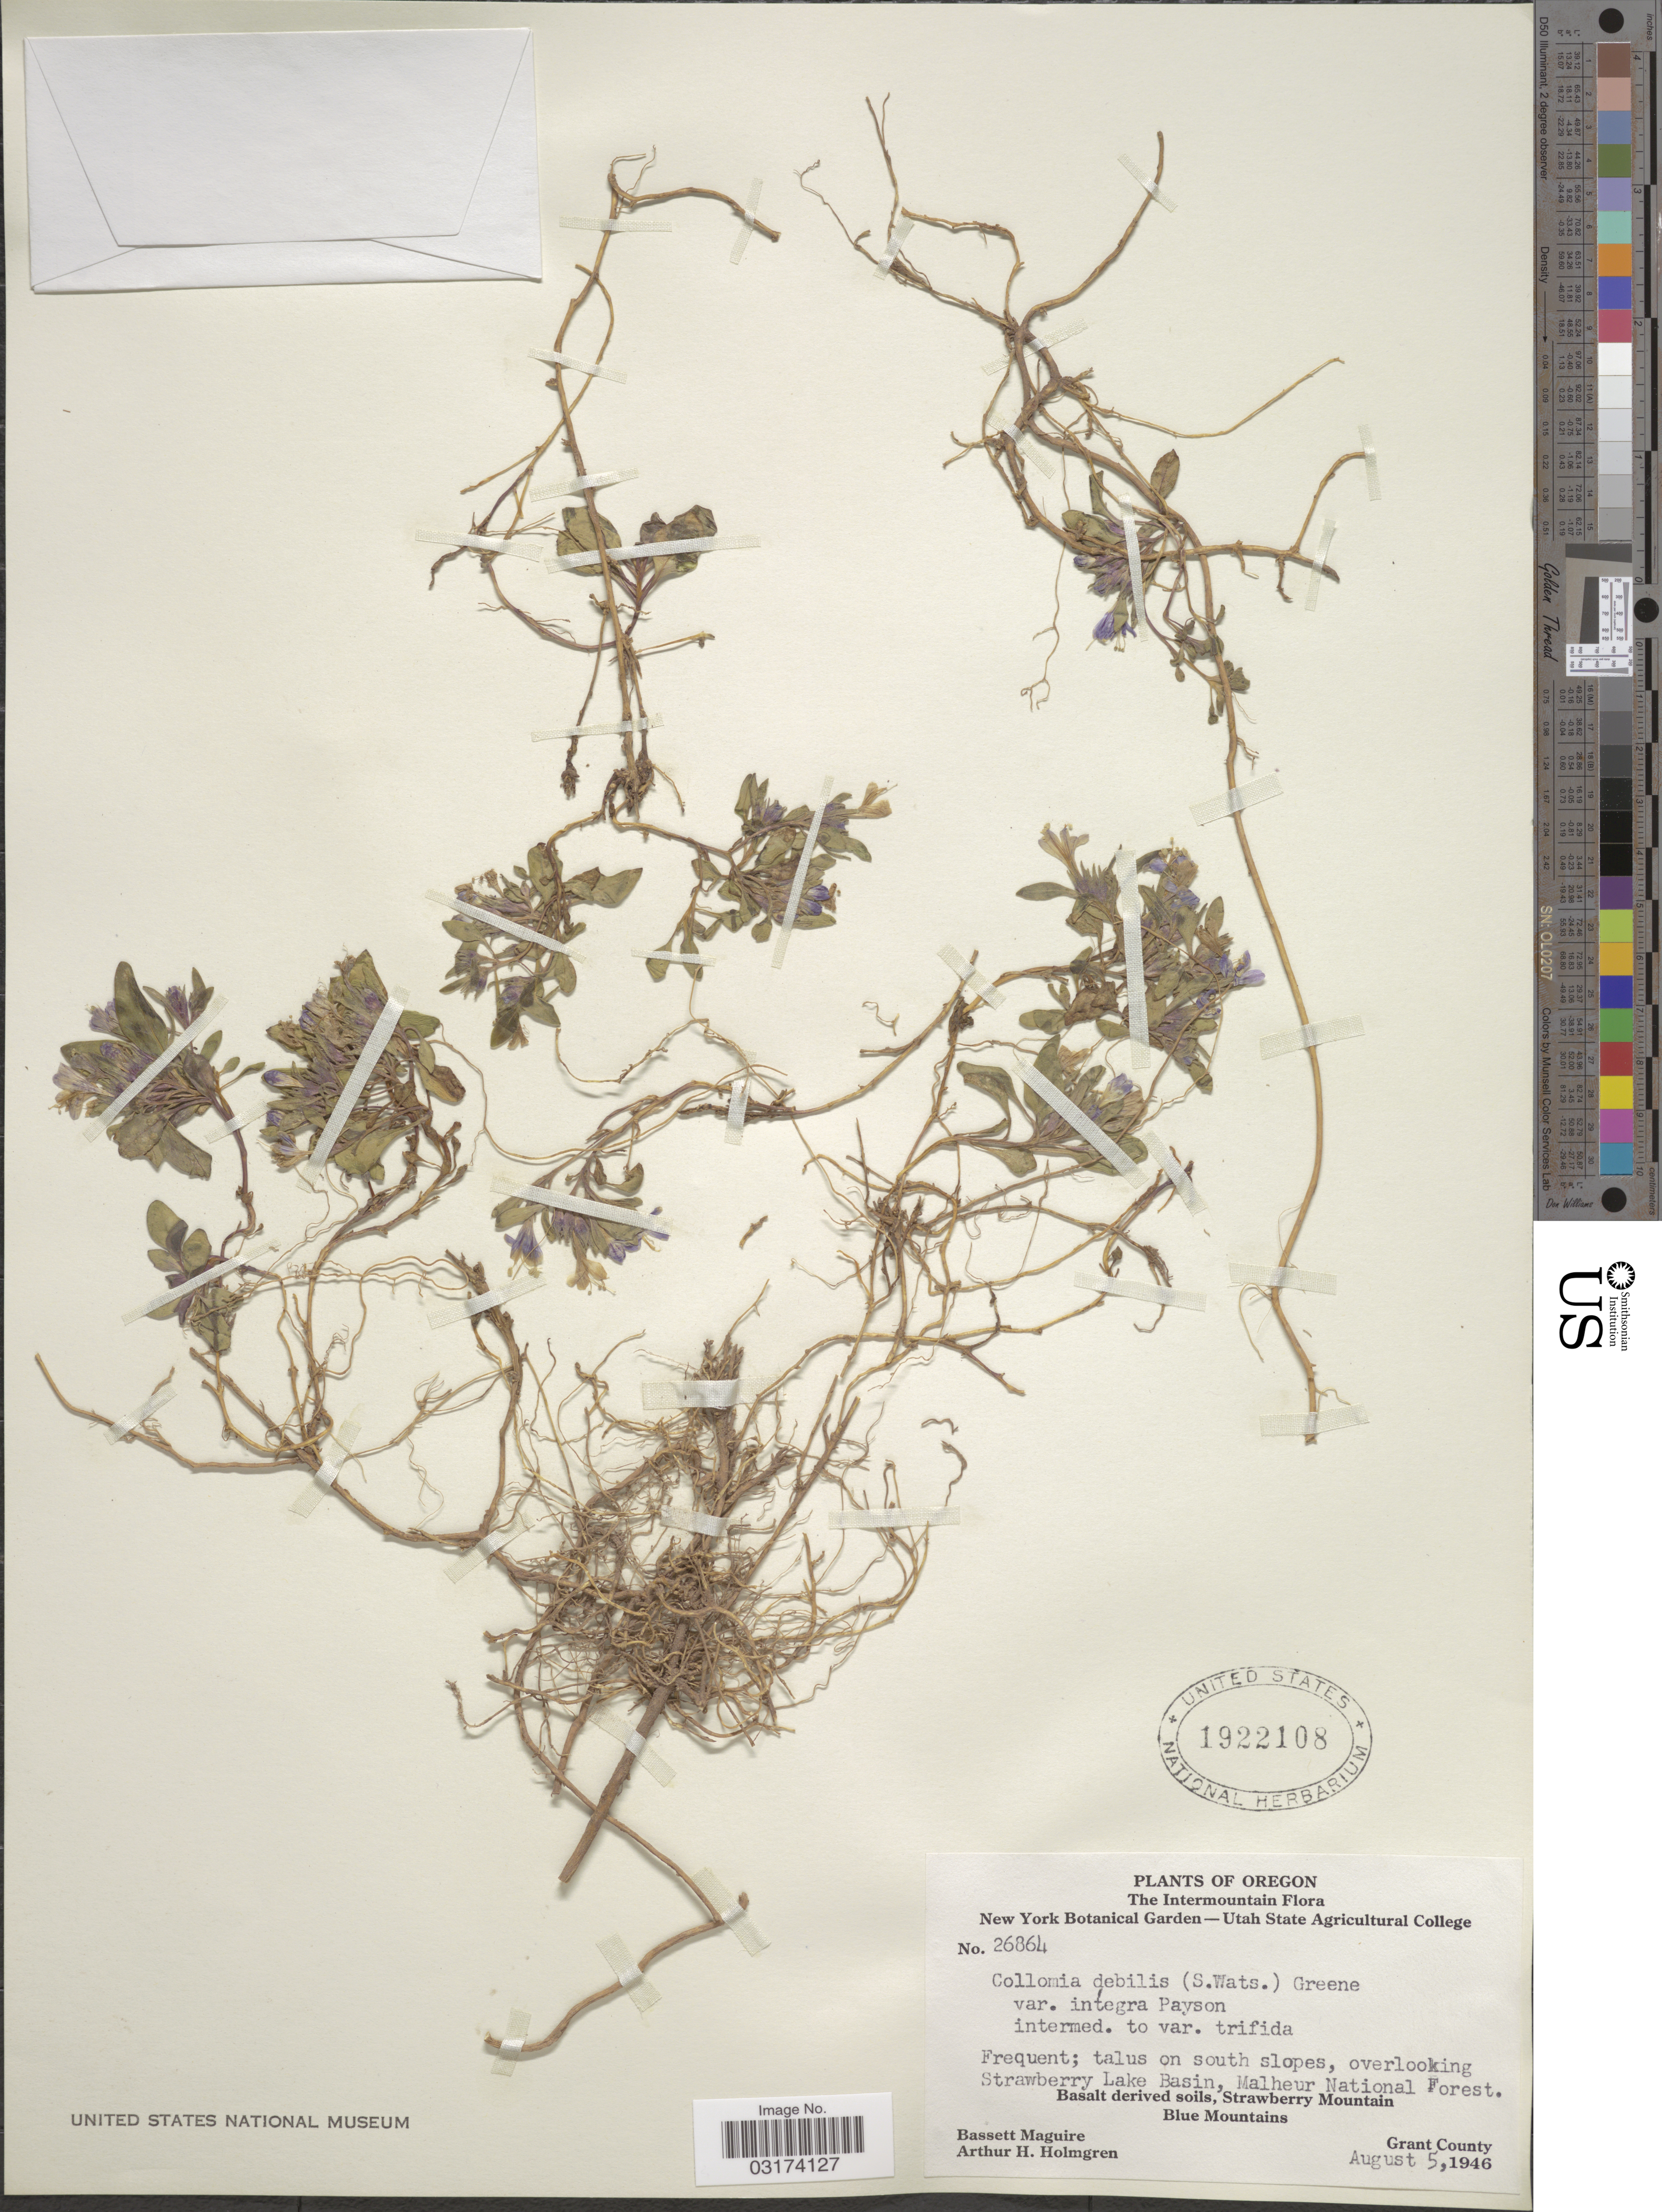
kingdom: Plantae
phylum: Tracheophyta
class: Magnoliopsida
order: Ericales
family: Polemoniaceae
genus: Collomia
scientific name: Collomia debilis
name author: (S. Watson) Greene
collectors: B. Maguire & A. H. Holmgren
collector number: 26864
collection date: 1946-08-05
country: United States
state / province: Oregon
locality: The Intermountain. Frequent; talus on south slopes, overlooking Strawberry Lake Basin, Malheur National Forest. Basalt derived soils, Strawberry Mountain. Blue Mountains. Grant County.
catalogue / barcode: US 1922108